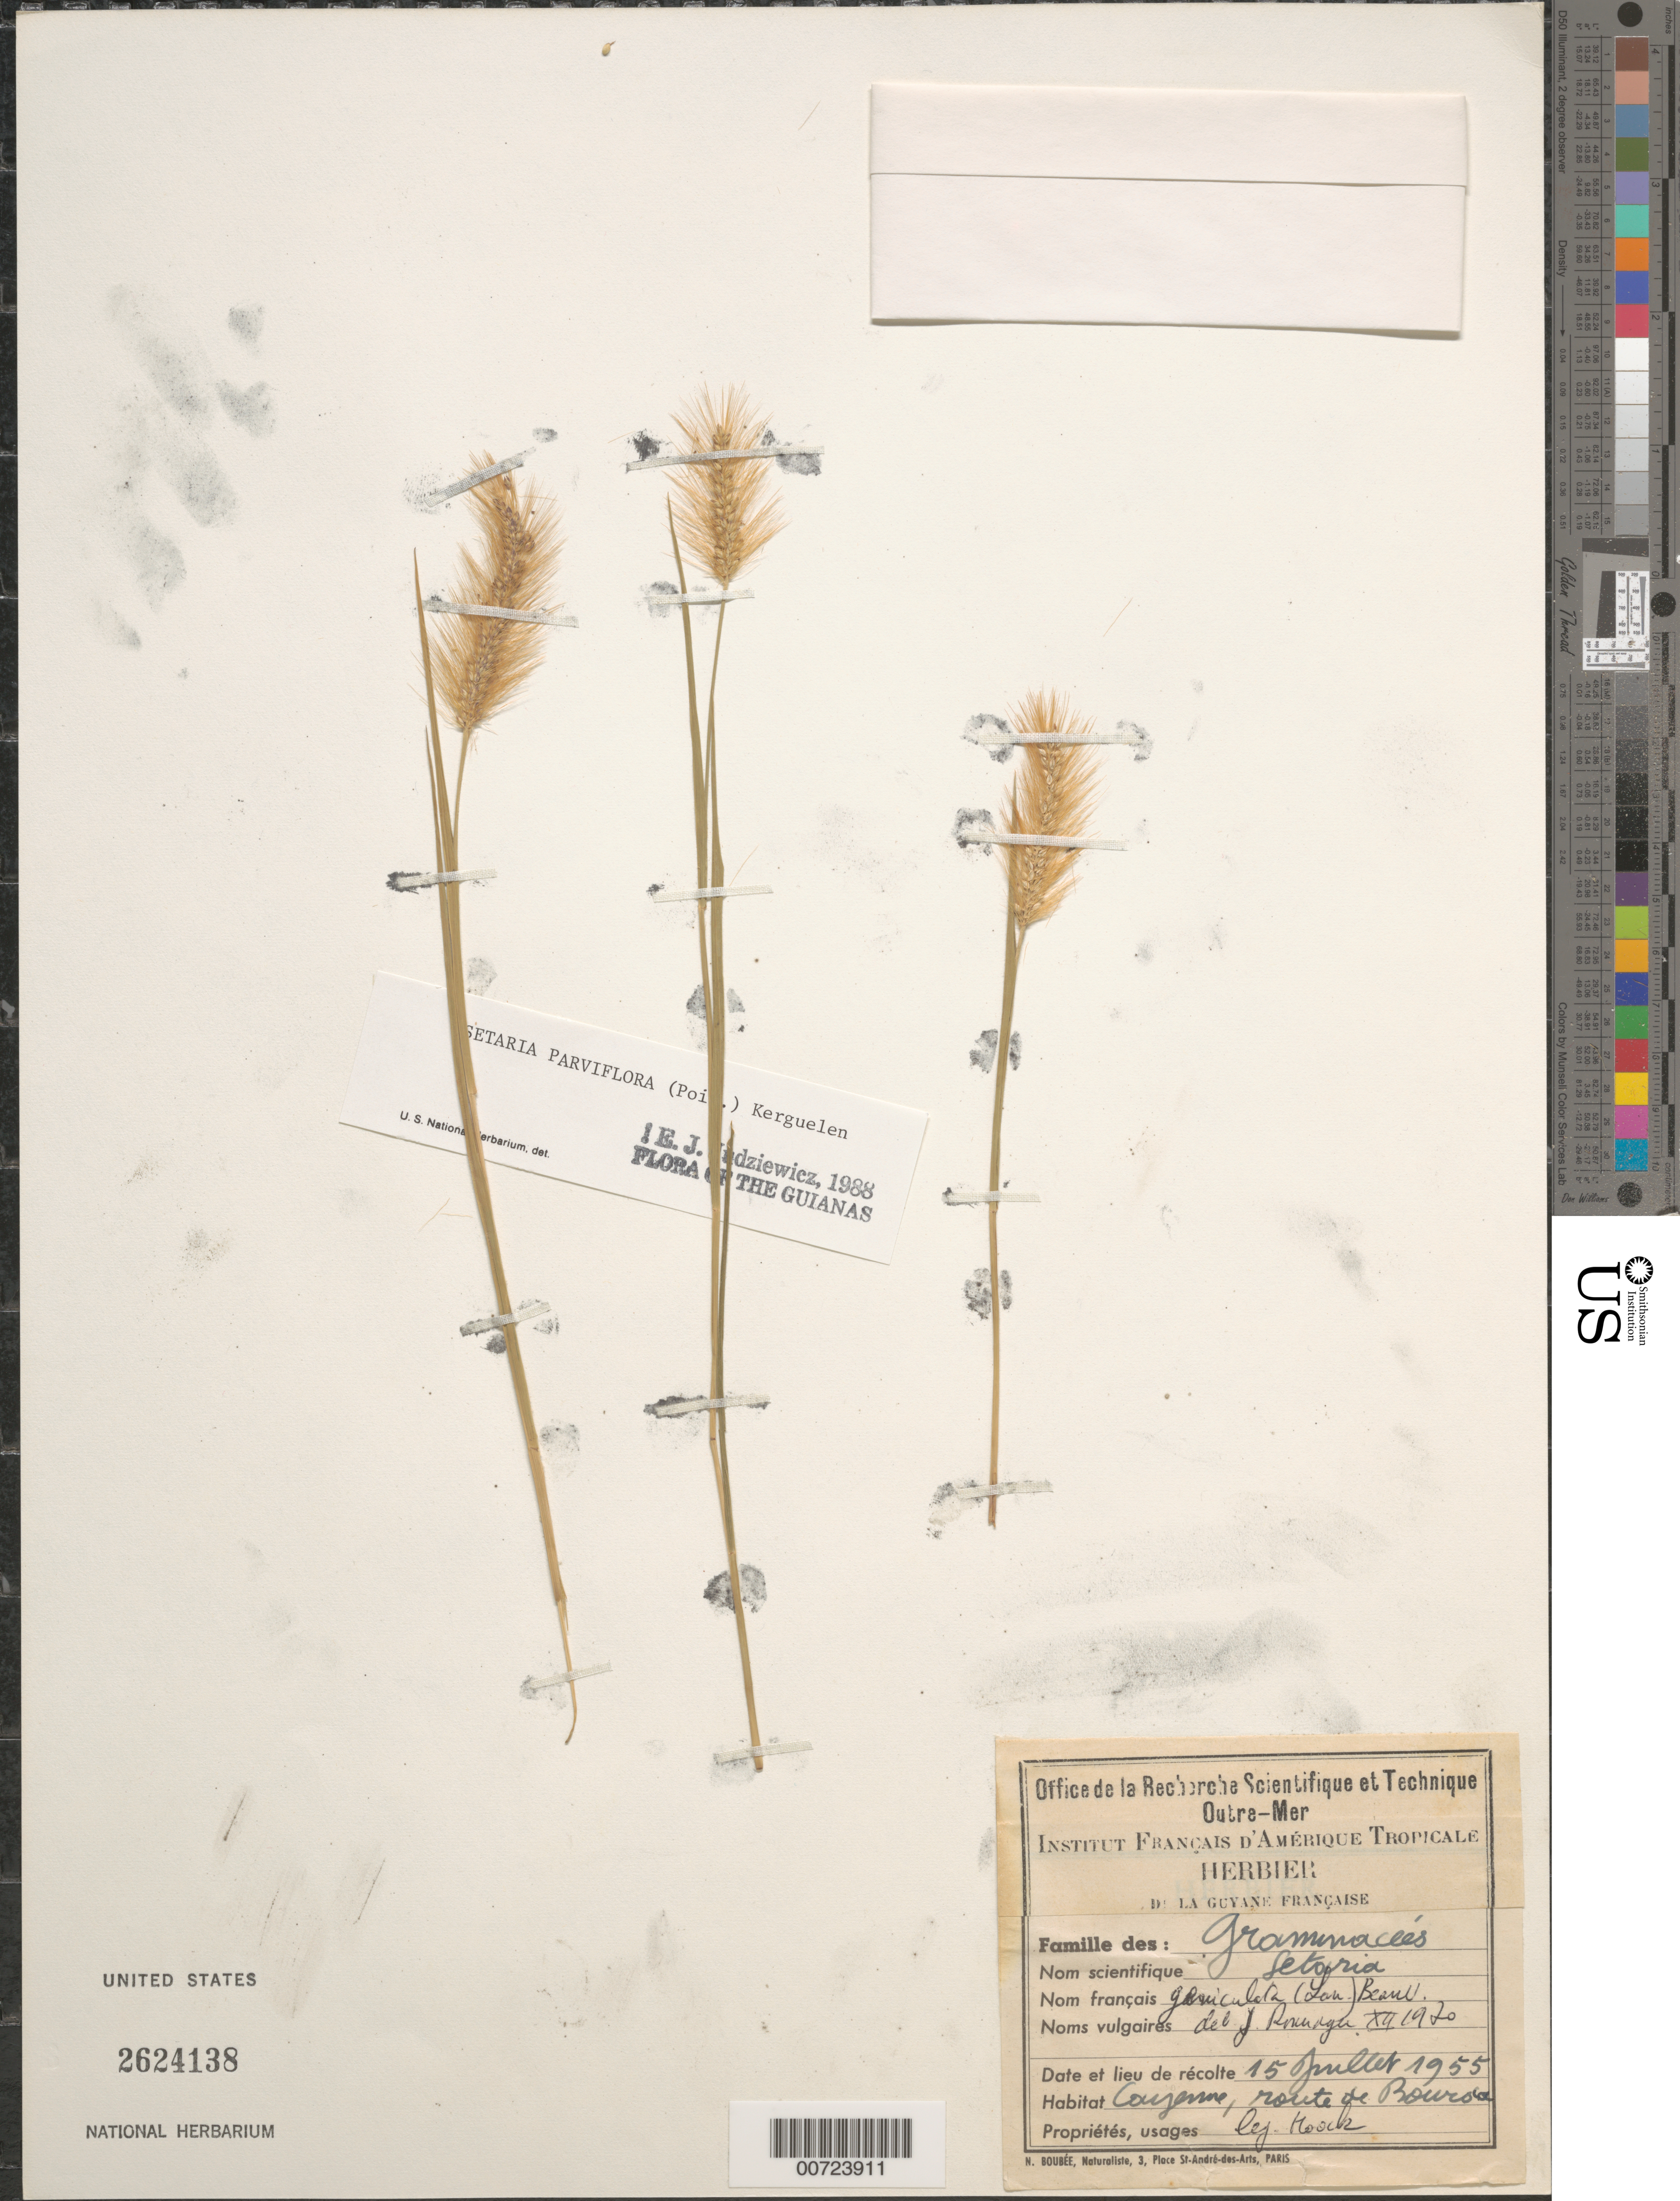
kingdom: Plantae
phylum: Tracheophyta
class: Liliopsida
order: Poales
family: Poaceae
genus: Setaria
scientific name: Setaria parviflora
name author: (Poir.) Kerguélen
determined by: Judziewicz, E. J.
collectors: J. Hoock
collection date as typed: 15-Jul-55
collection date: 1955-07-15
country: French Guiana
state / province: Cayenne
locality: Cayenne, Route de Boursia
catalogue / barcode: US 2624138